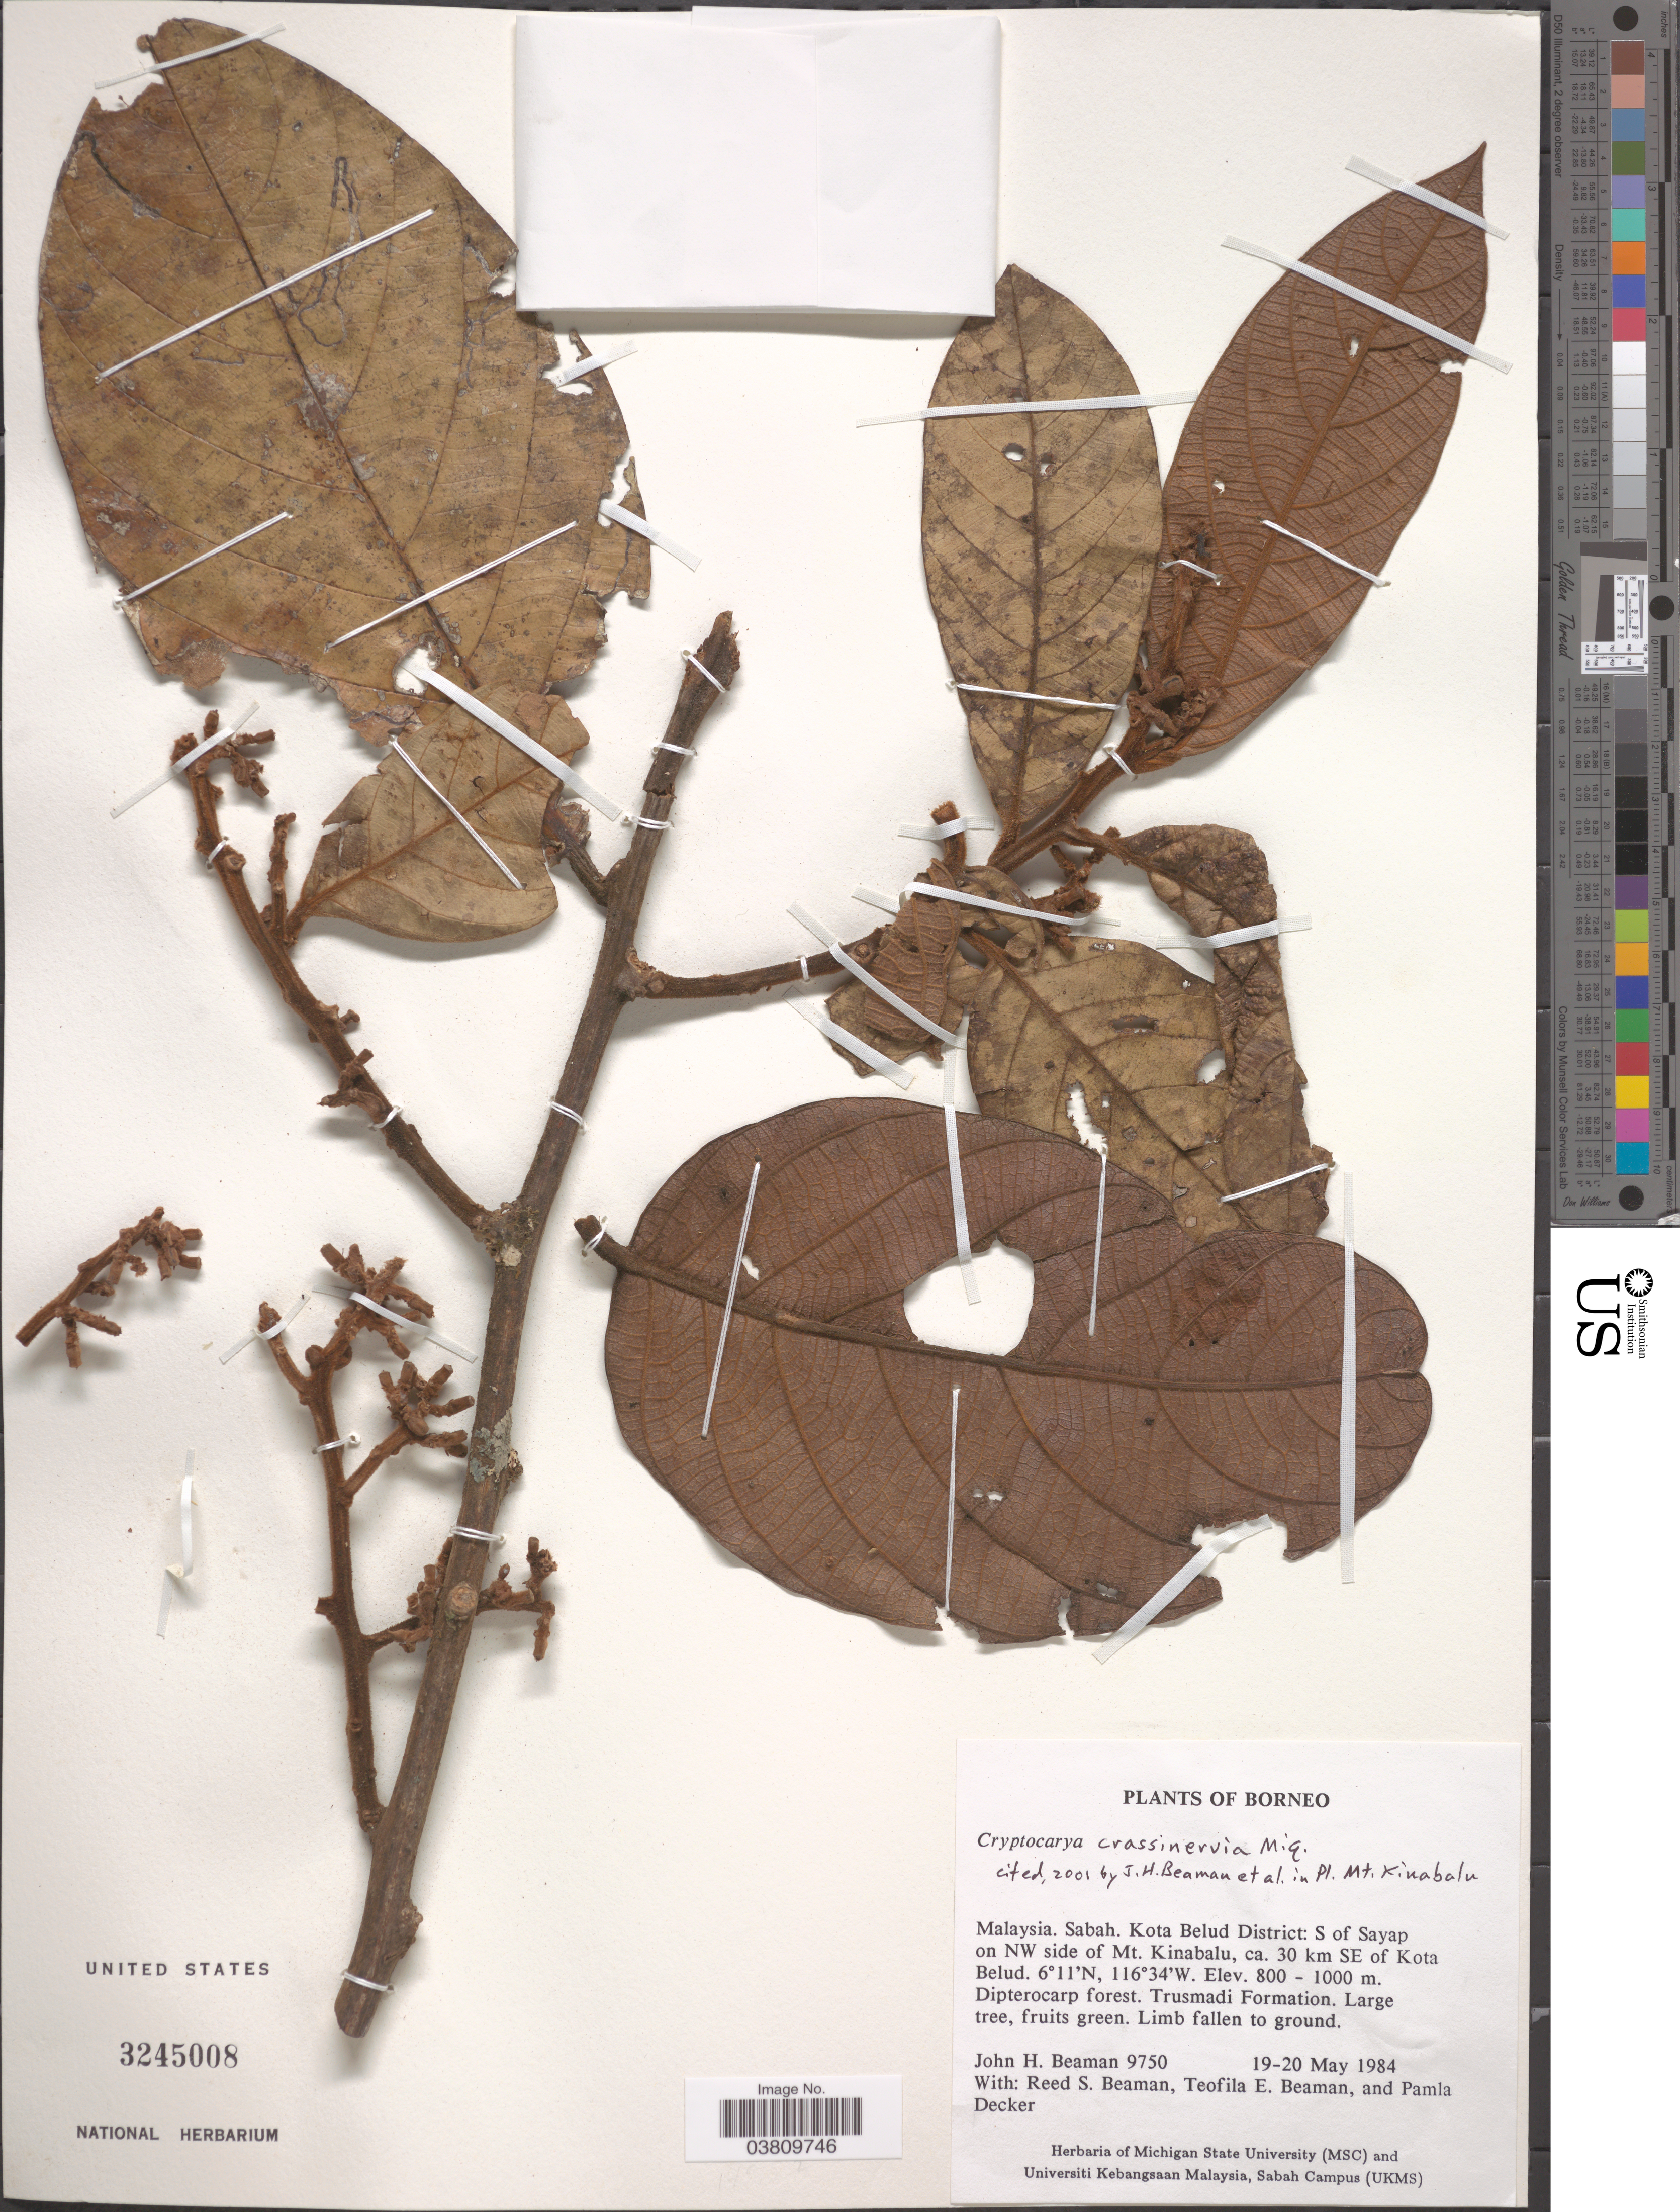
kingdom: Plantae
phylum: Tracheophyta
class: Magnoliopsida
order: Laurales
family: Lauraceae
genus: Cryptocarya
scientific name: Cryptocarya crassinervia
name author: Miq.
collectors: J. H. Beaman, R. S. Beaman, T. E. Beaman & P. Decker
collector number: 9750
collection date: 1984-05-19/1984-05-20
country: Malaysia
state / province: Sabah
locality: Borneo. Kota Belud District: S of Sayap on NW side of Mt. kinabalu, ca. 30 km SE of Kota Belud. Dipterocarp forest. Trusmadi Formation.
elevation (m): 800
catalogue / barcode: US 3245008